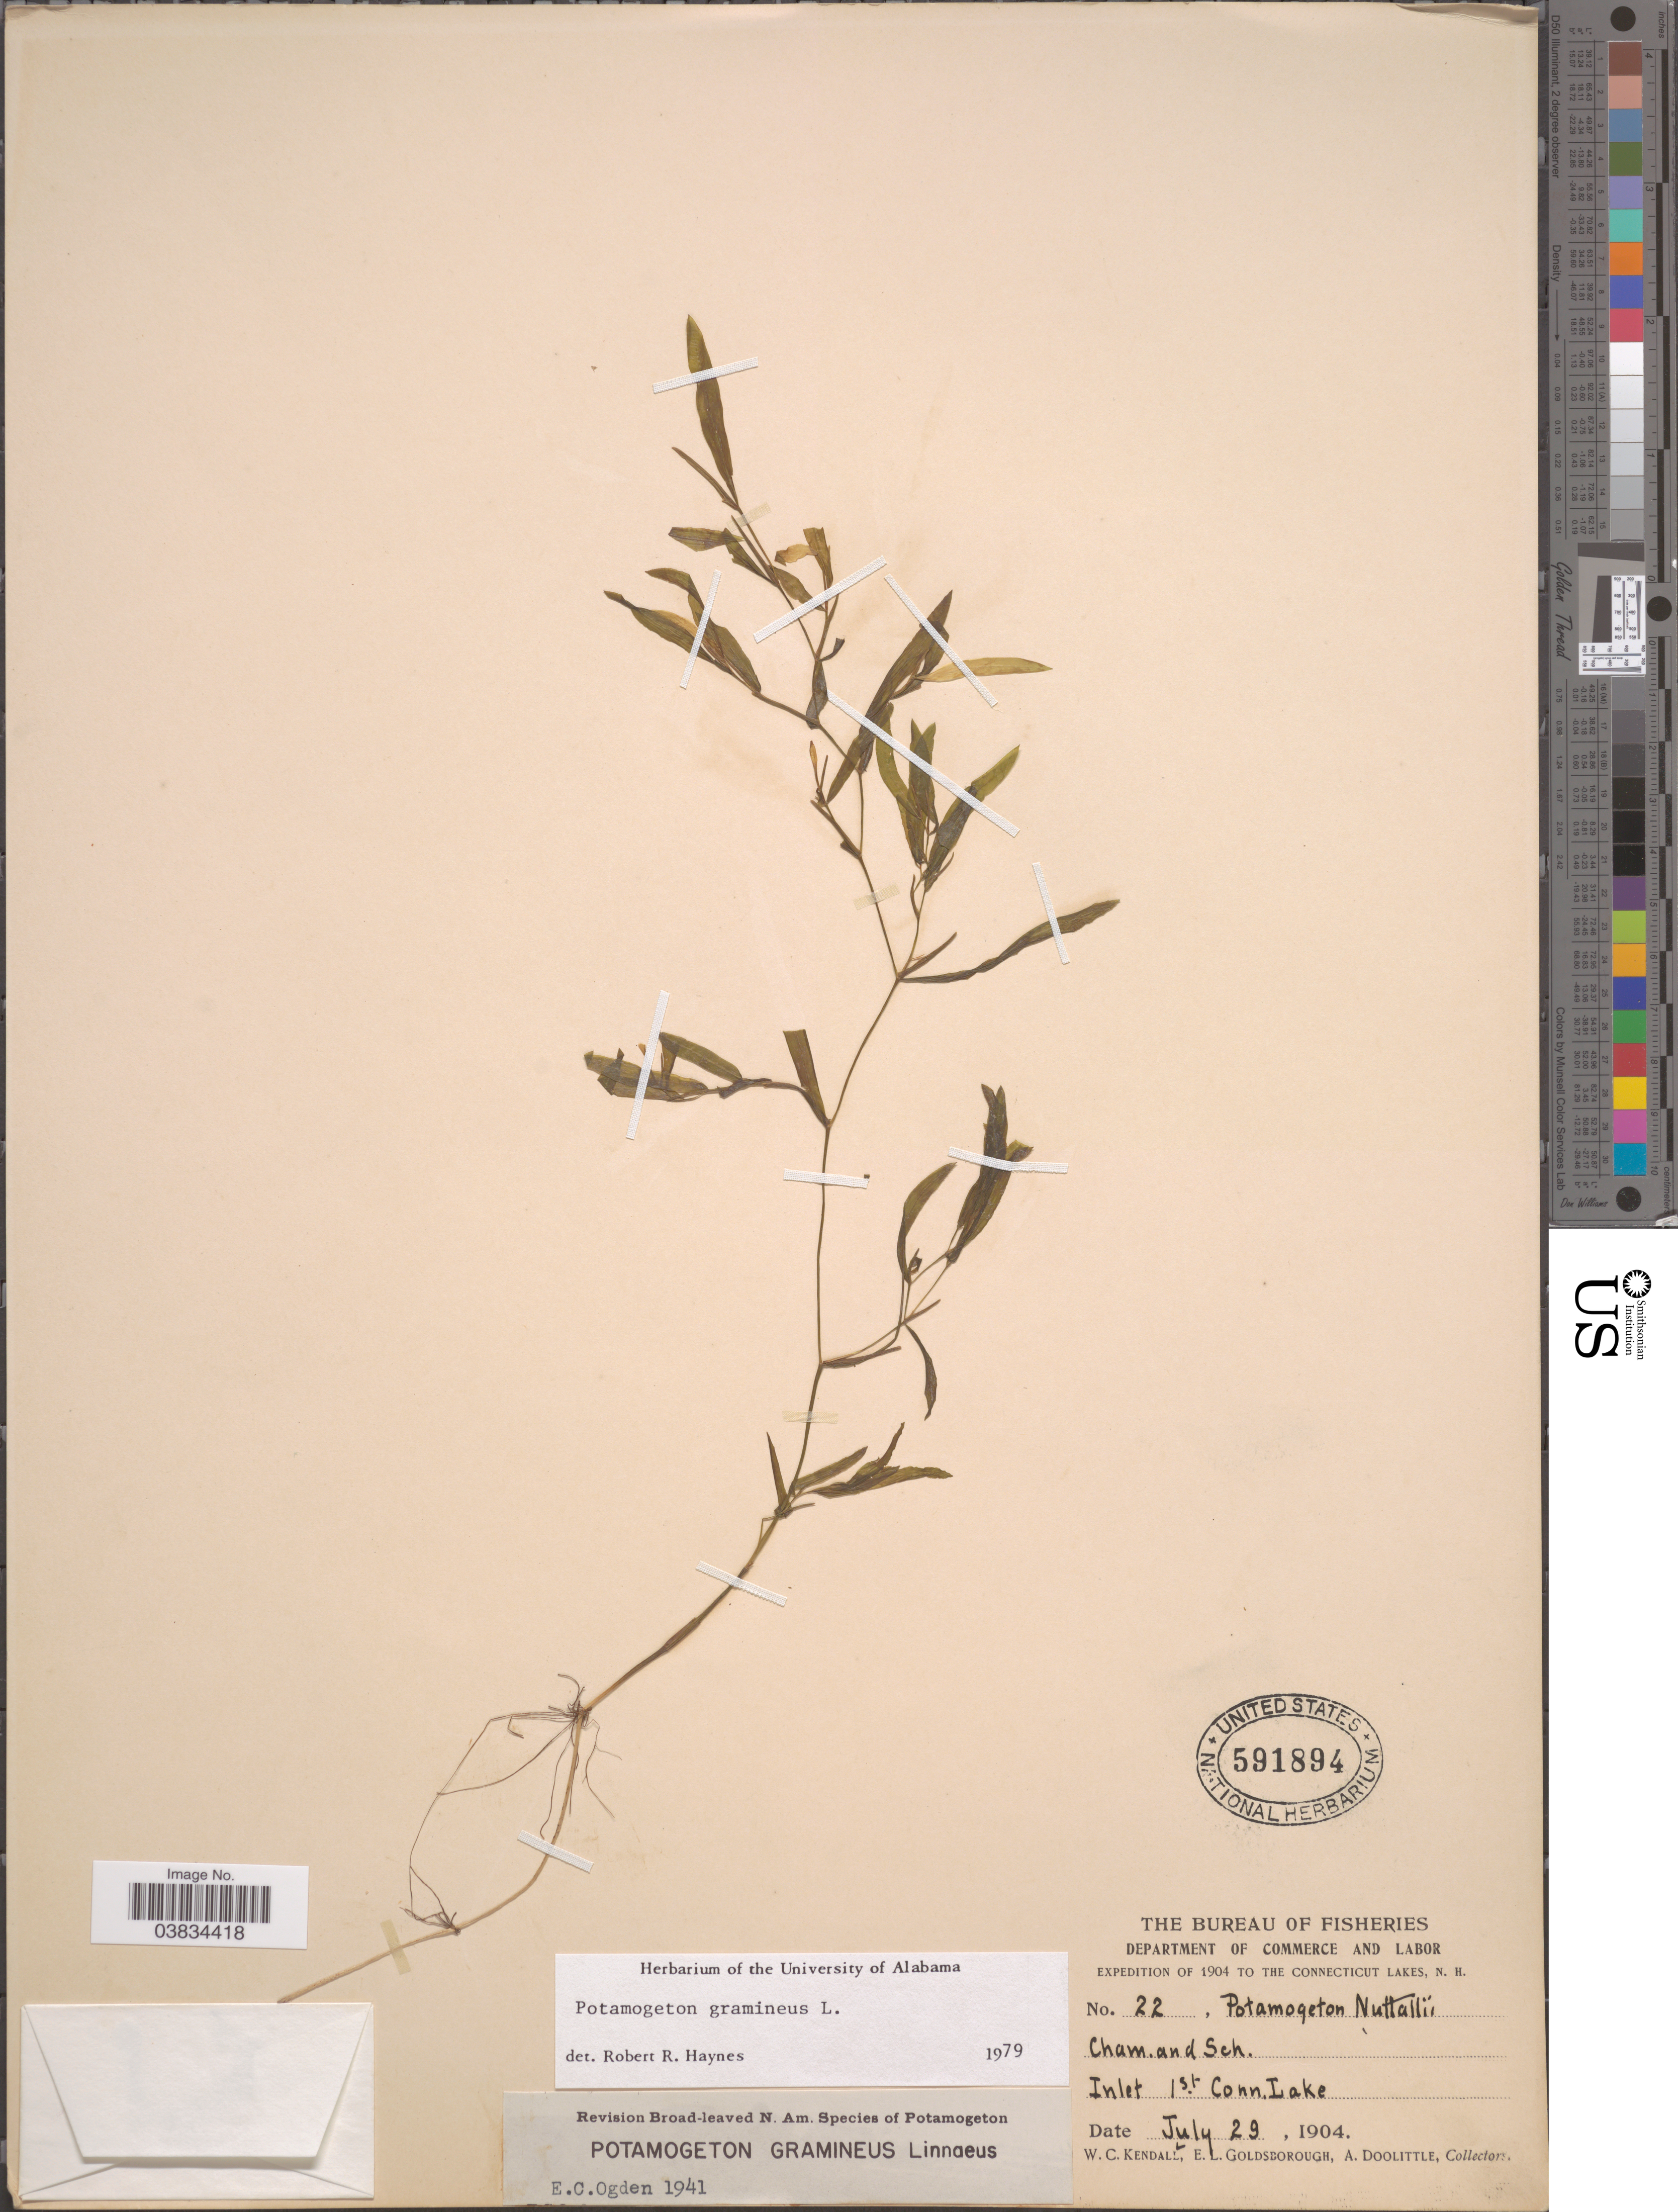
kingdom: Plantae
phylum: Tracheophyta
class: Liliopsida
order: Alismatales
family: Potamogetonaceae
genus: Potamogeton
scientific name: Potamogeton gramineus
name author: L.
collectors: W. Kendall, E. Goldsborough & A. Doolittle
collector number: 22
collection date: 1904-07-29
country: United States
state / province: New Hampshire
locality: The Connecticut Lakes, Inlet 1st Conn. Lake.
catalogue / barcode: US 591894